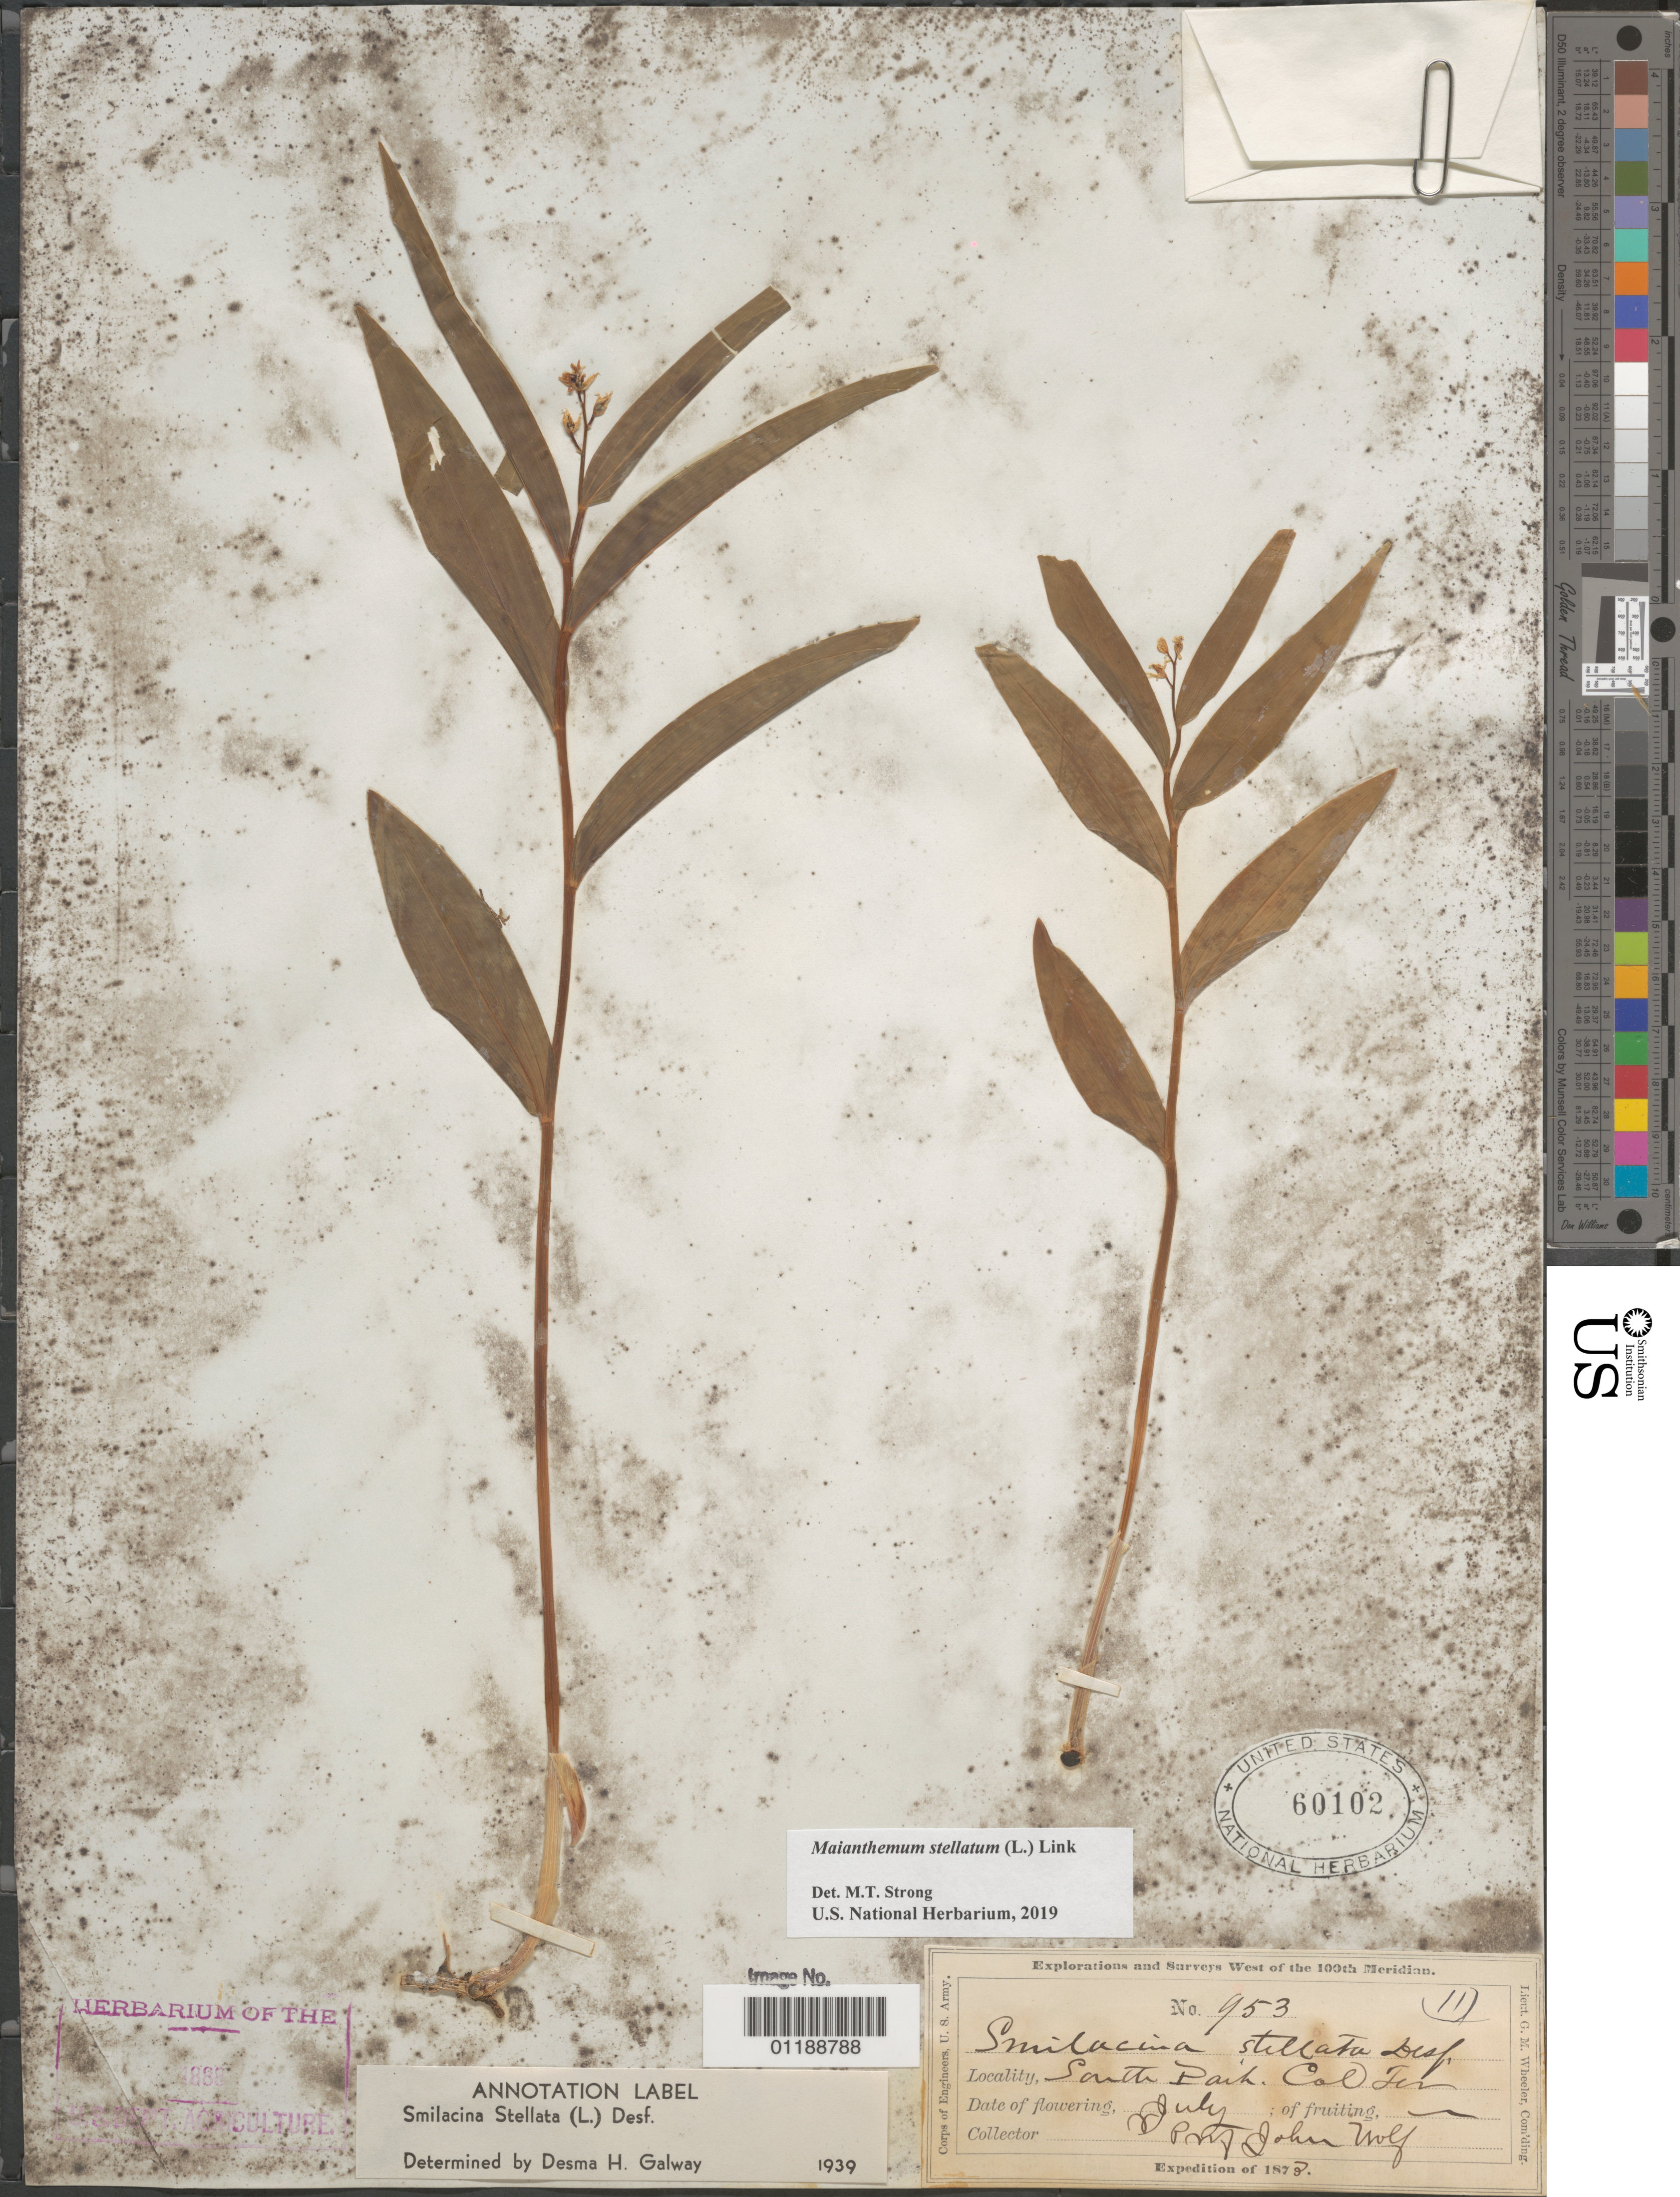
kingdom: Plantae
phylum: Tracheophyta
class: Liliopsida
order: Asparagales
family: Asparagaceae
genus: Maianthemum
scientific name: Maianthemum stellatum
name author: (L.) Link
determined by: Strong, Mark T., (BOT), Smithsonian Institution - National Museum of Natural History (UNITED STATES)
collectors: J. Wolf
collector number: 953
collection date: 1873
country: United States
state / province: Colorado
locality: South Park, Col Ter.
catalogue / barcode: US 60102